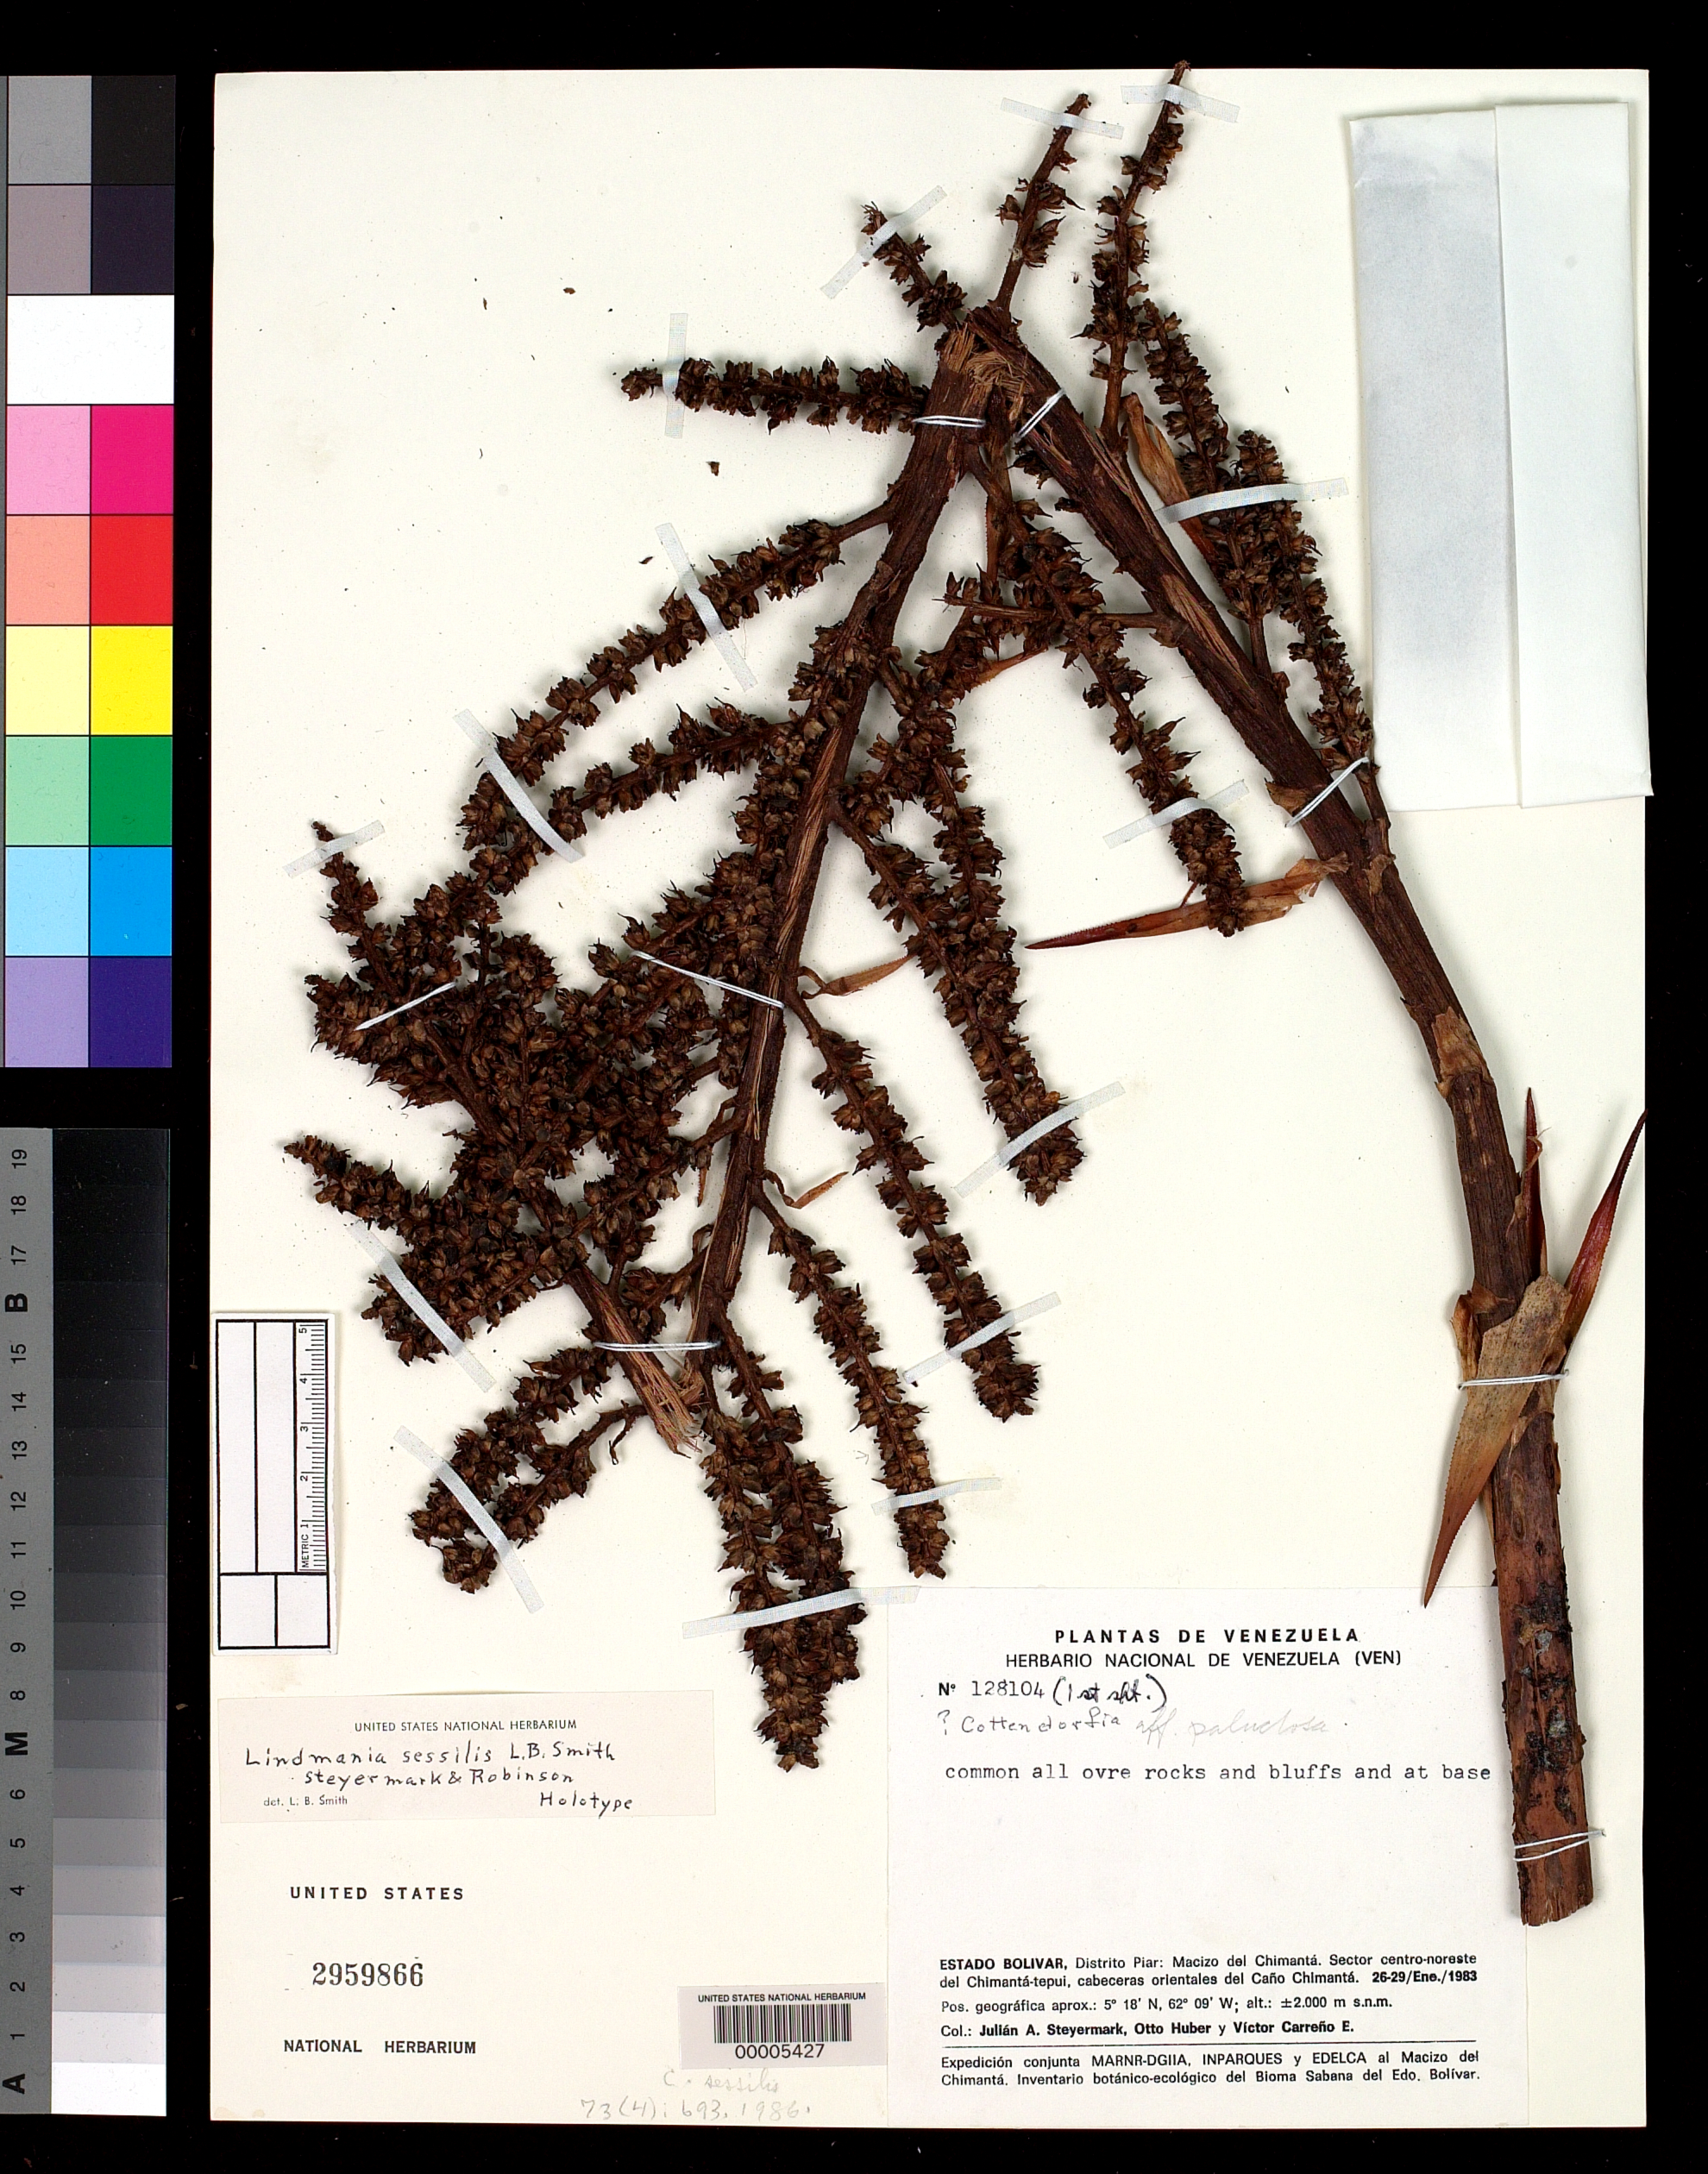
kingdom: Plantae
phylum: Tracheophyta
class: Liliopsida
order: Poales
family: Bromeliaceae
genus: Lindmania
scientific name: Lindmania sessilis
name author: L.B. Sm. et al.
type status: Holotype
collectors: J. Steyermark, O. Huber & V. Carreño E.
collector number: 128104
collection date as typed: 26 Jan 1983 to 29 Jan 1983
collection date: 1983-01-26/1983-01-29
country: Venezuela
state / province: Bolivar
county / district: Piar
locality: NW of Chimanta-Tepui, E tributary of the Cano Chimanta.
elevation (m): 2000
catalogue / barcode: US 2959866